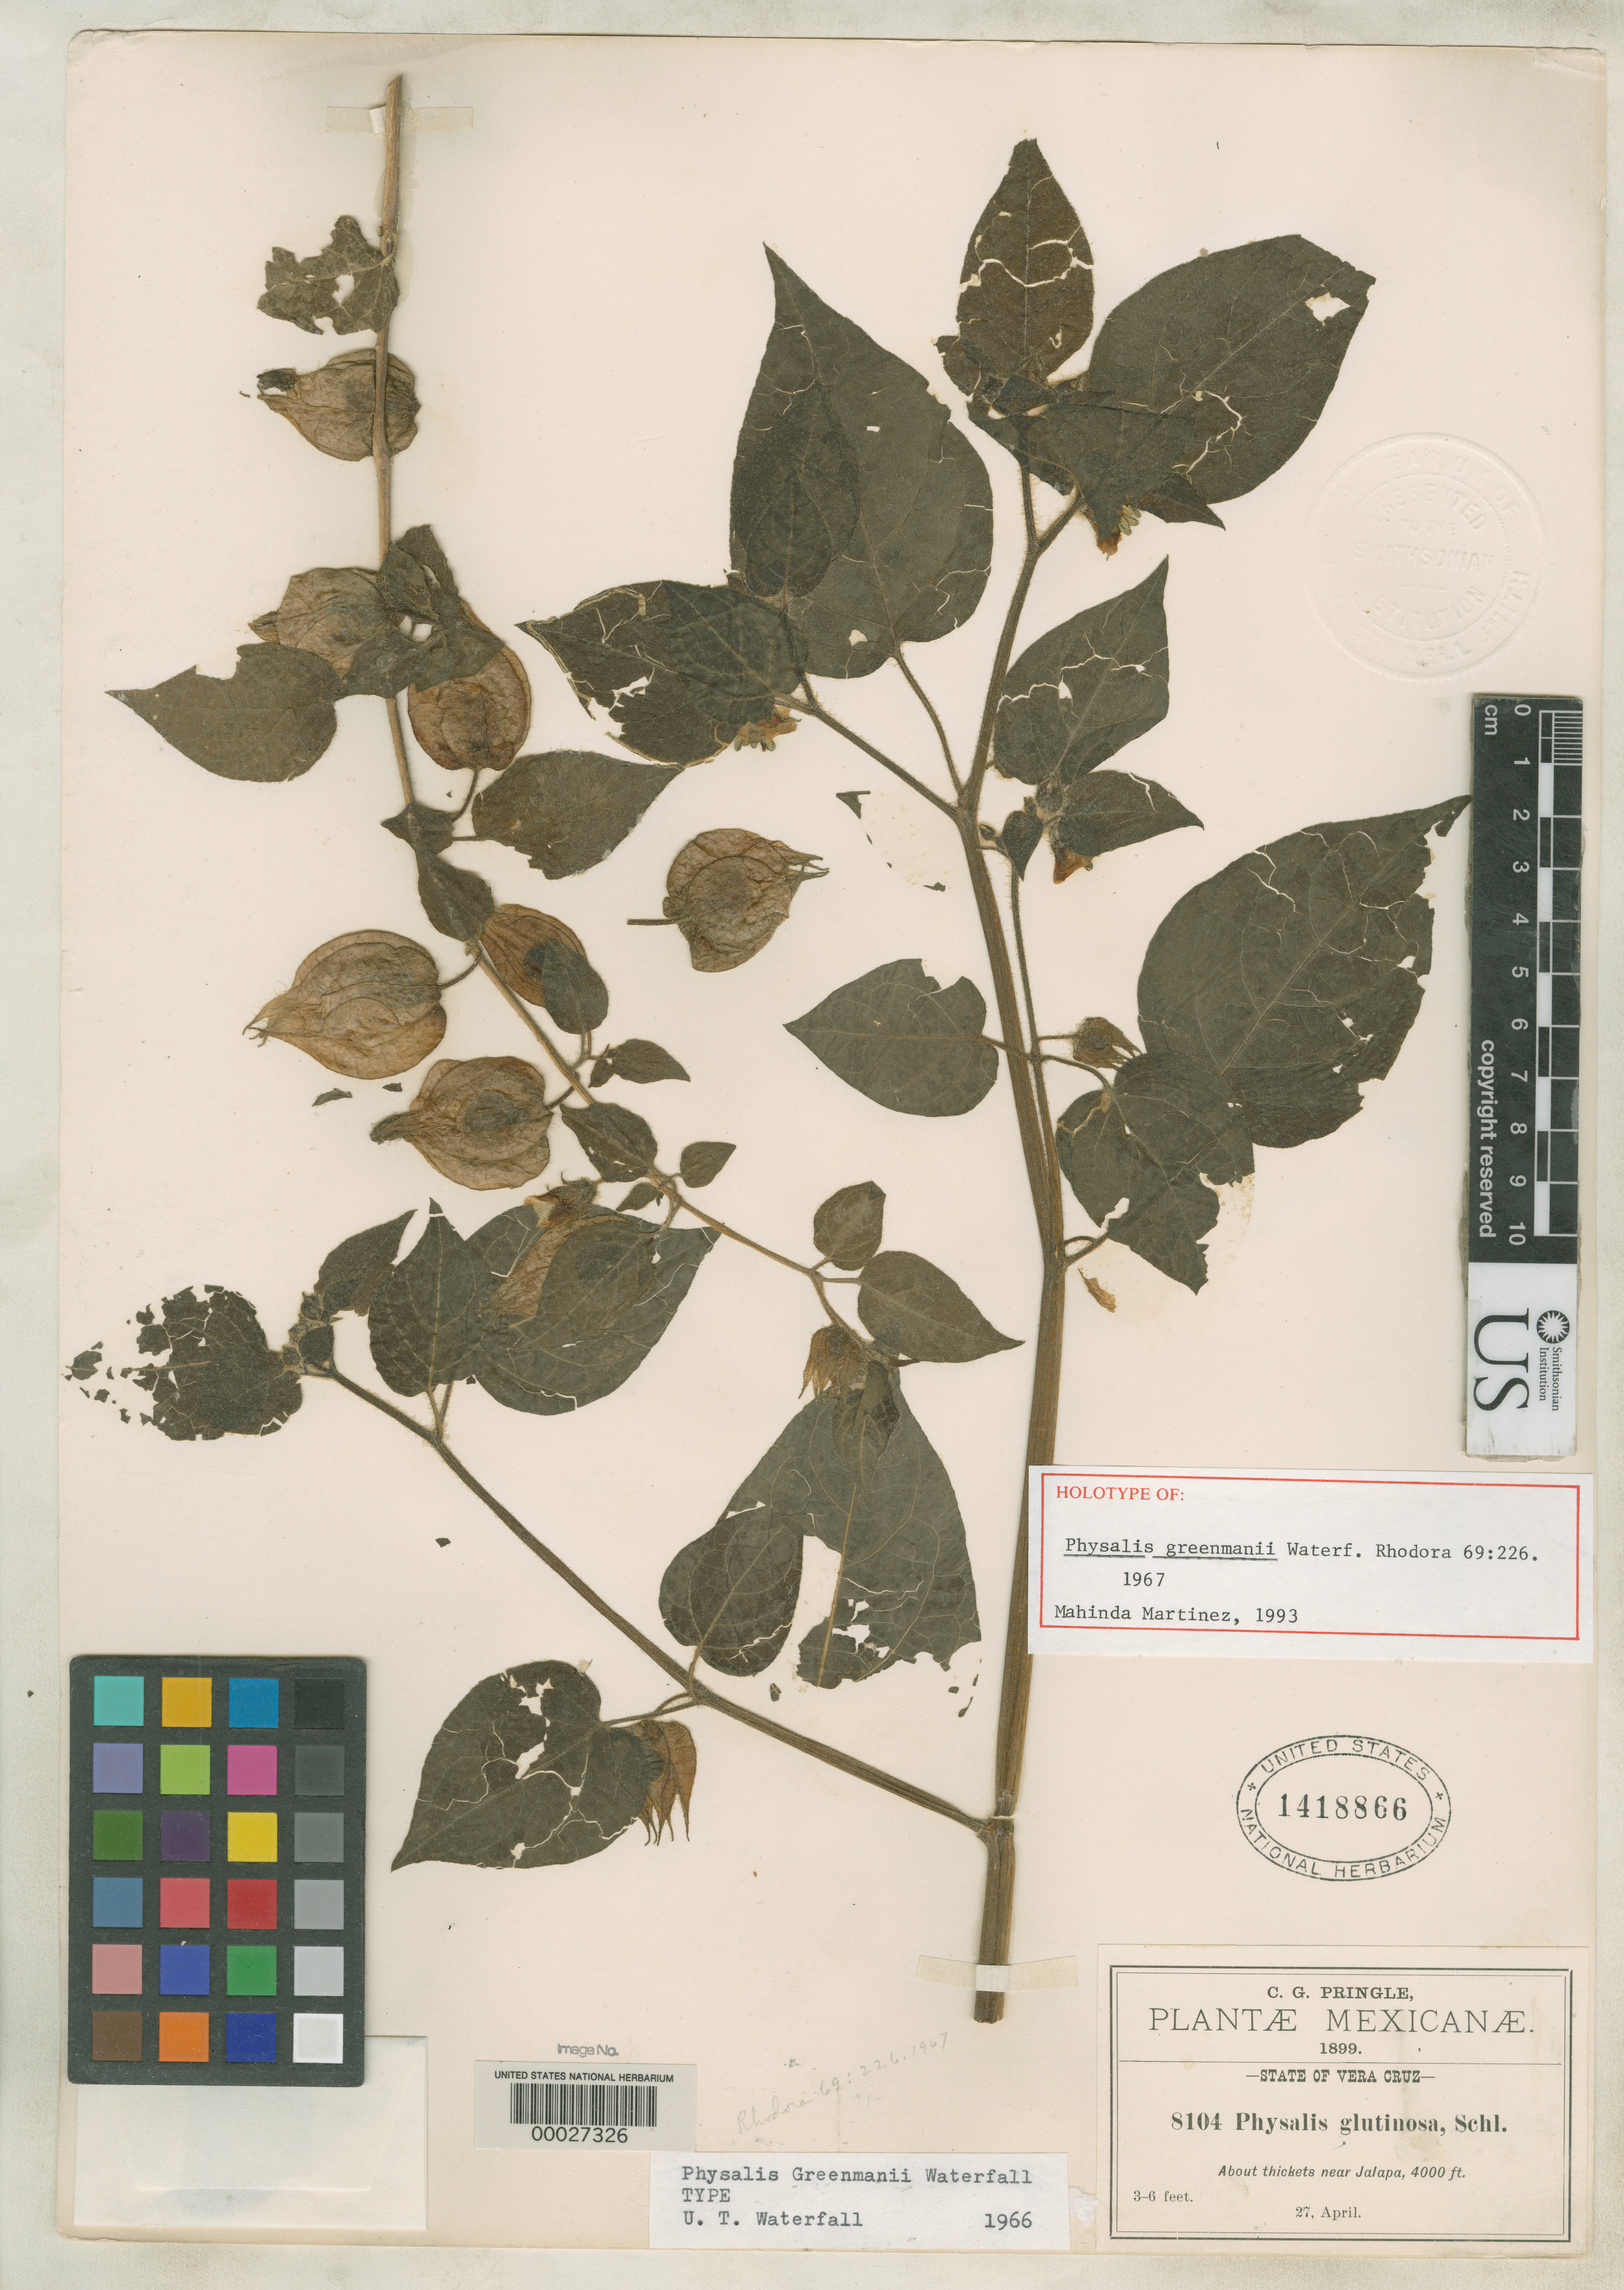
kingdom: Plantae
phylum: Tracheophyta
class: Magnoliopsida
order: Solanales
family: Solanaceae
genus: Physalis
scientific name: Physalis greenmanii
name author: Waterf.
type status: Holotype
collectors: C. G. Pringle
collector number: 8104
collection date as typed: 27 Apr 1899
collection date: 1899-04-27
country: Mexico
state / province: Veracruz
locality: Near Jalapa; alt. 4000 ft.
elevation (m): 1219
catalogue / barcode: US 1418866